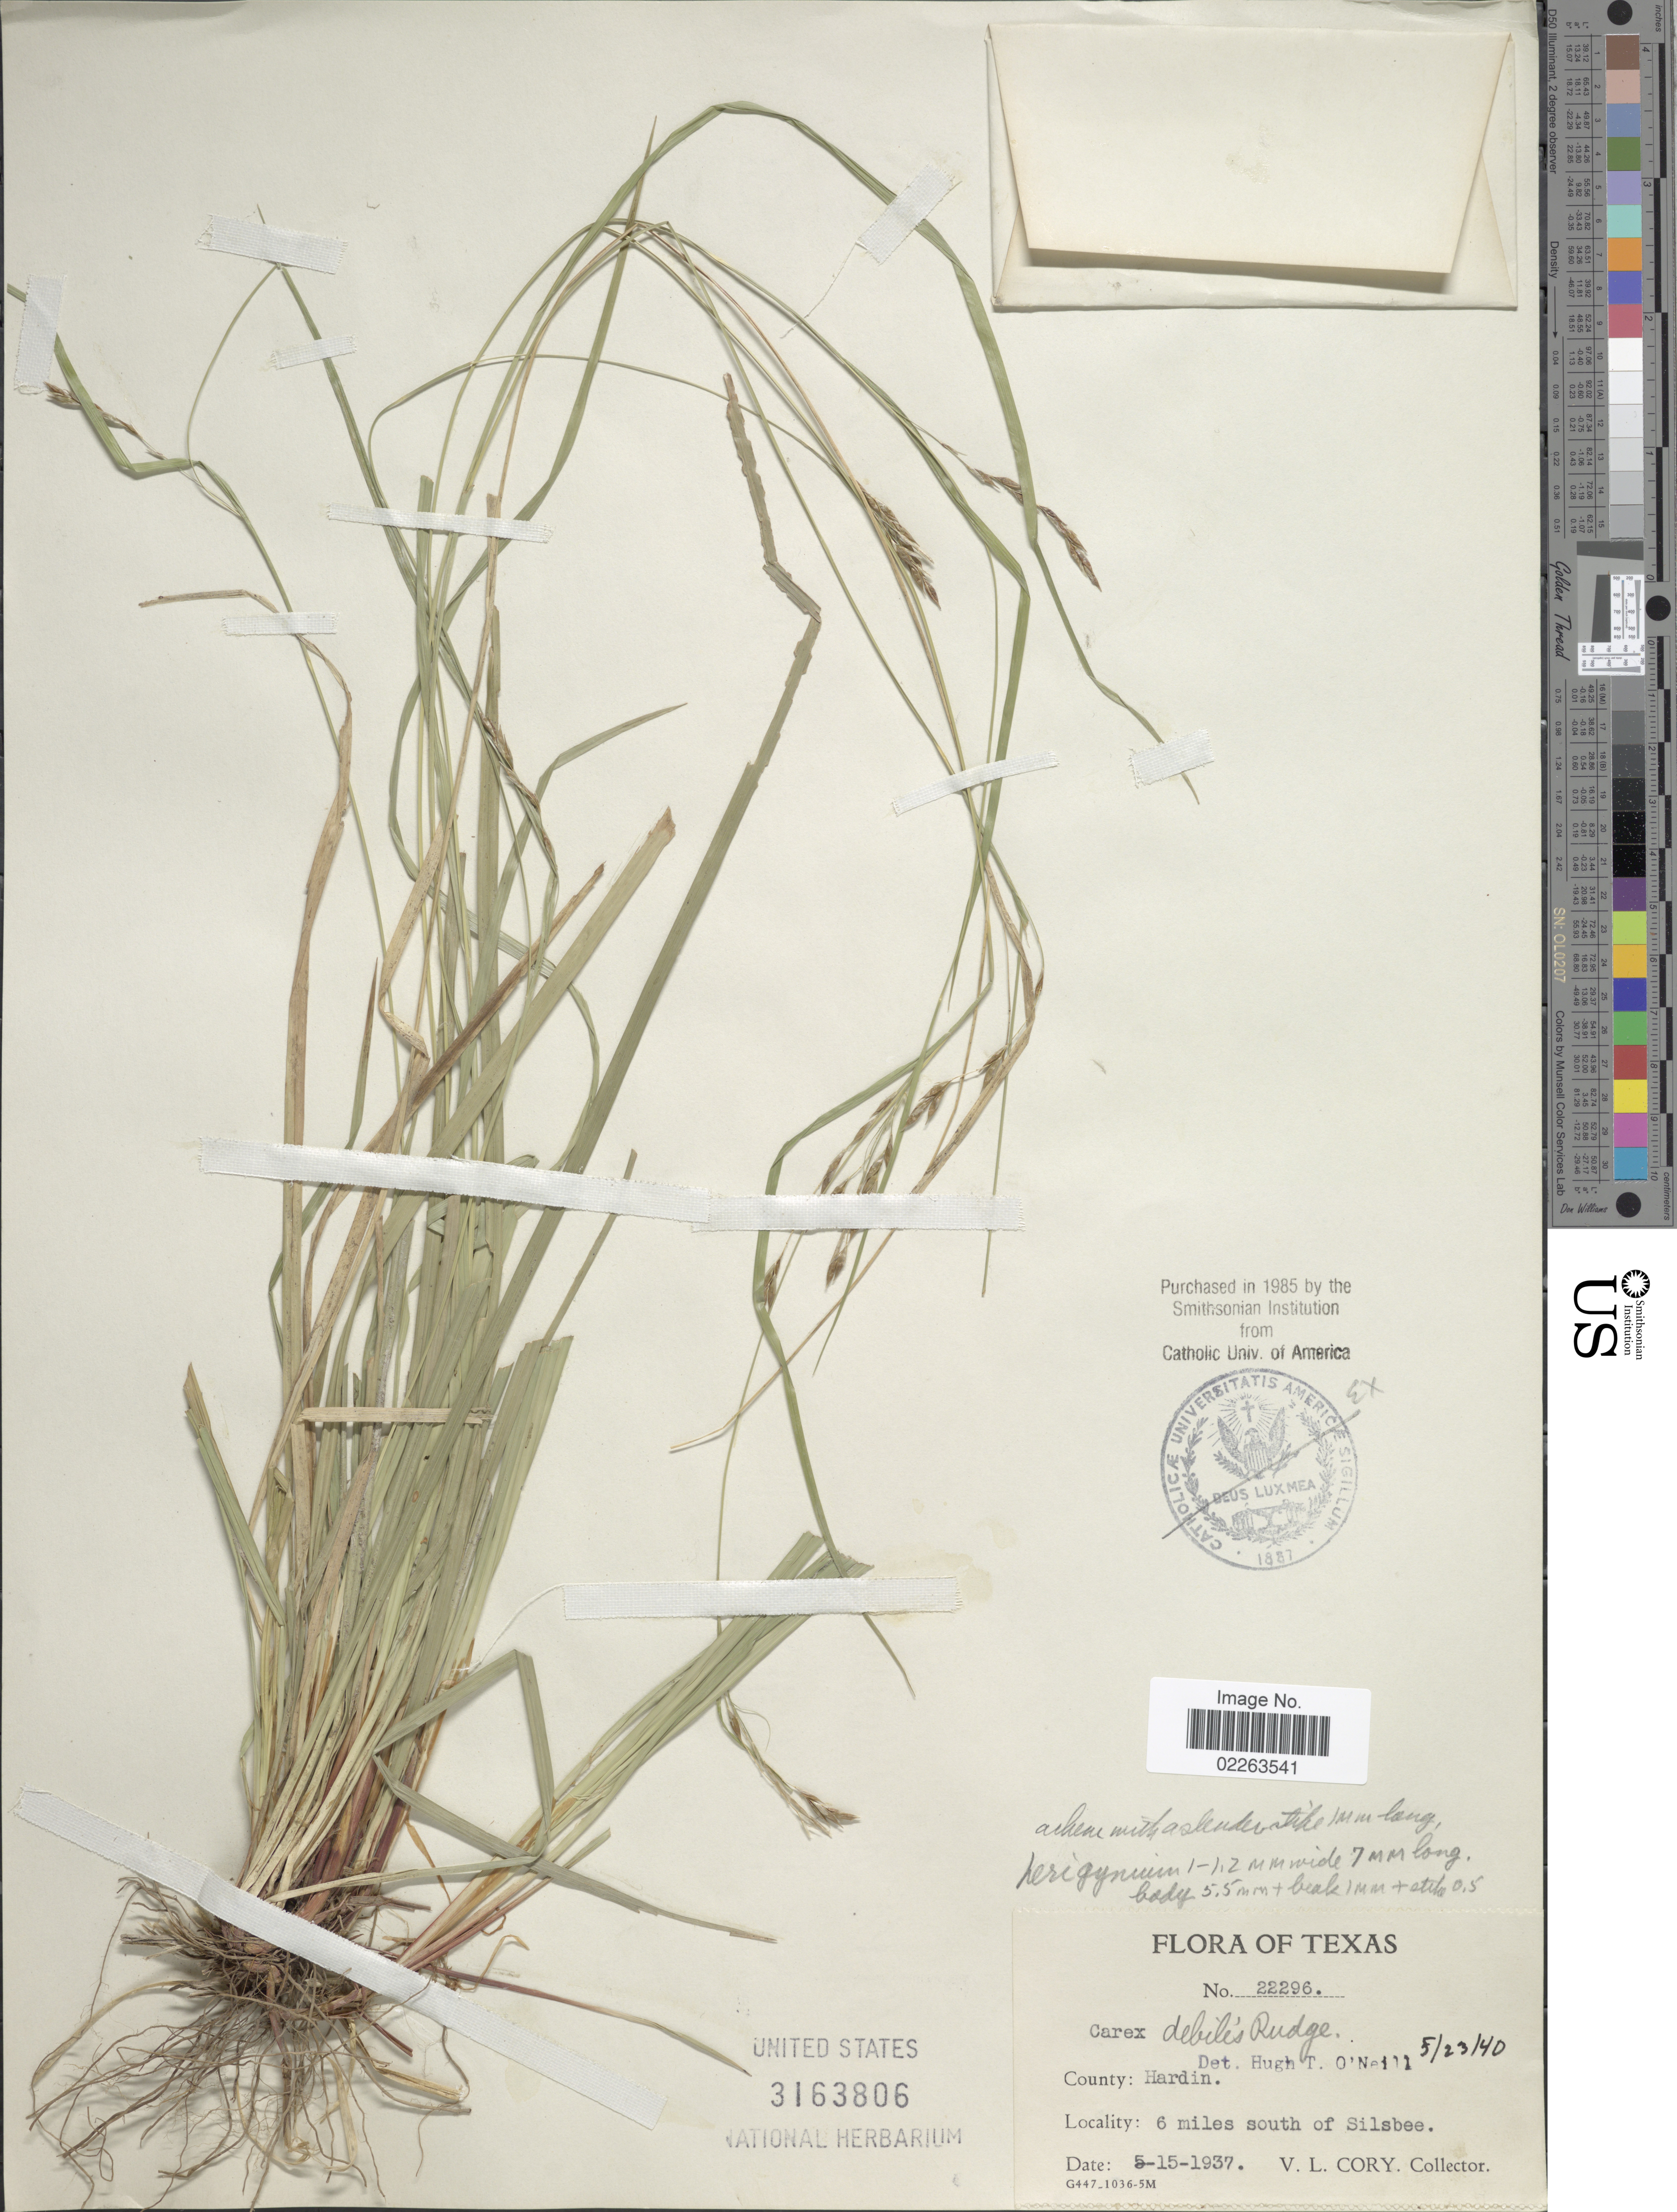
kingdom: Plantae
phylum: Tracheophyta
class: Liliopsida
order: Poales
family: Cyperaceae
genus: Carex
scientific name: Carex debilis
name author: Michx.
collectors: V. Cory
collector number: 22296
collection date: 1937-05-15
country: United States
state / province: Texas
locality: County: Hardin. 6 miles south of Silsbee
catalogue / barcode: US 3163806